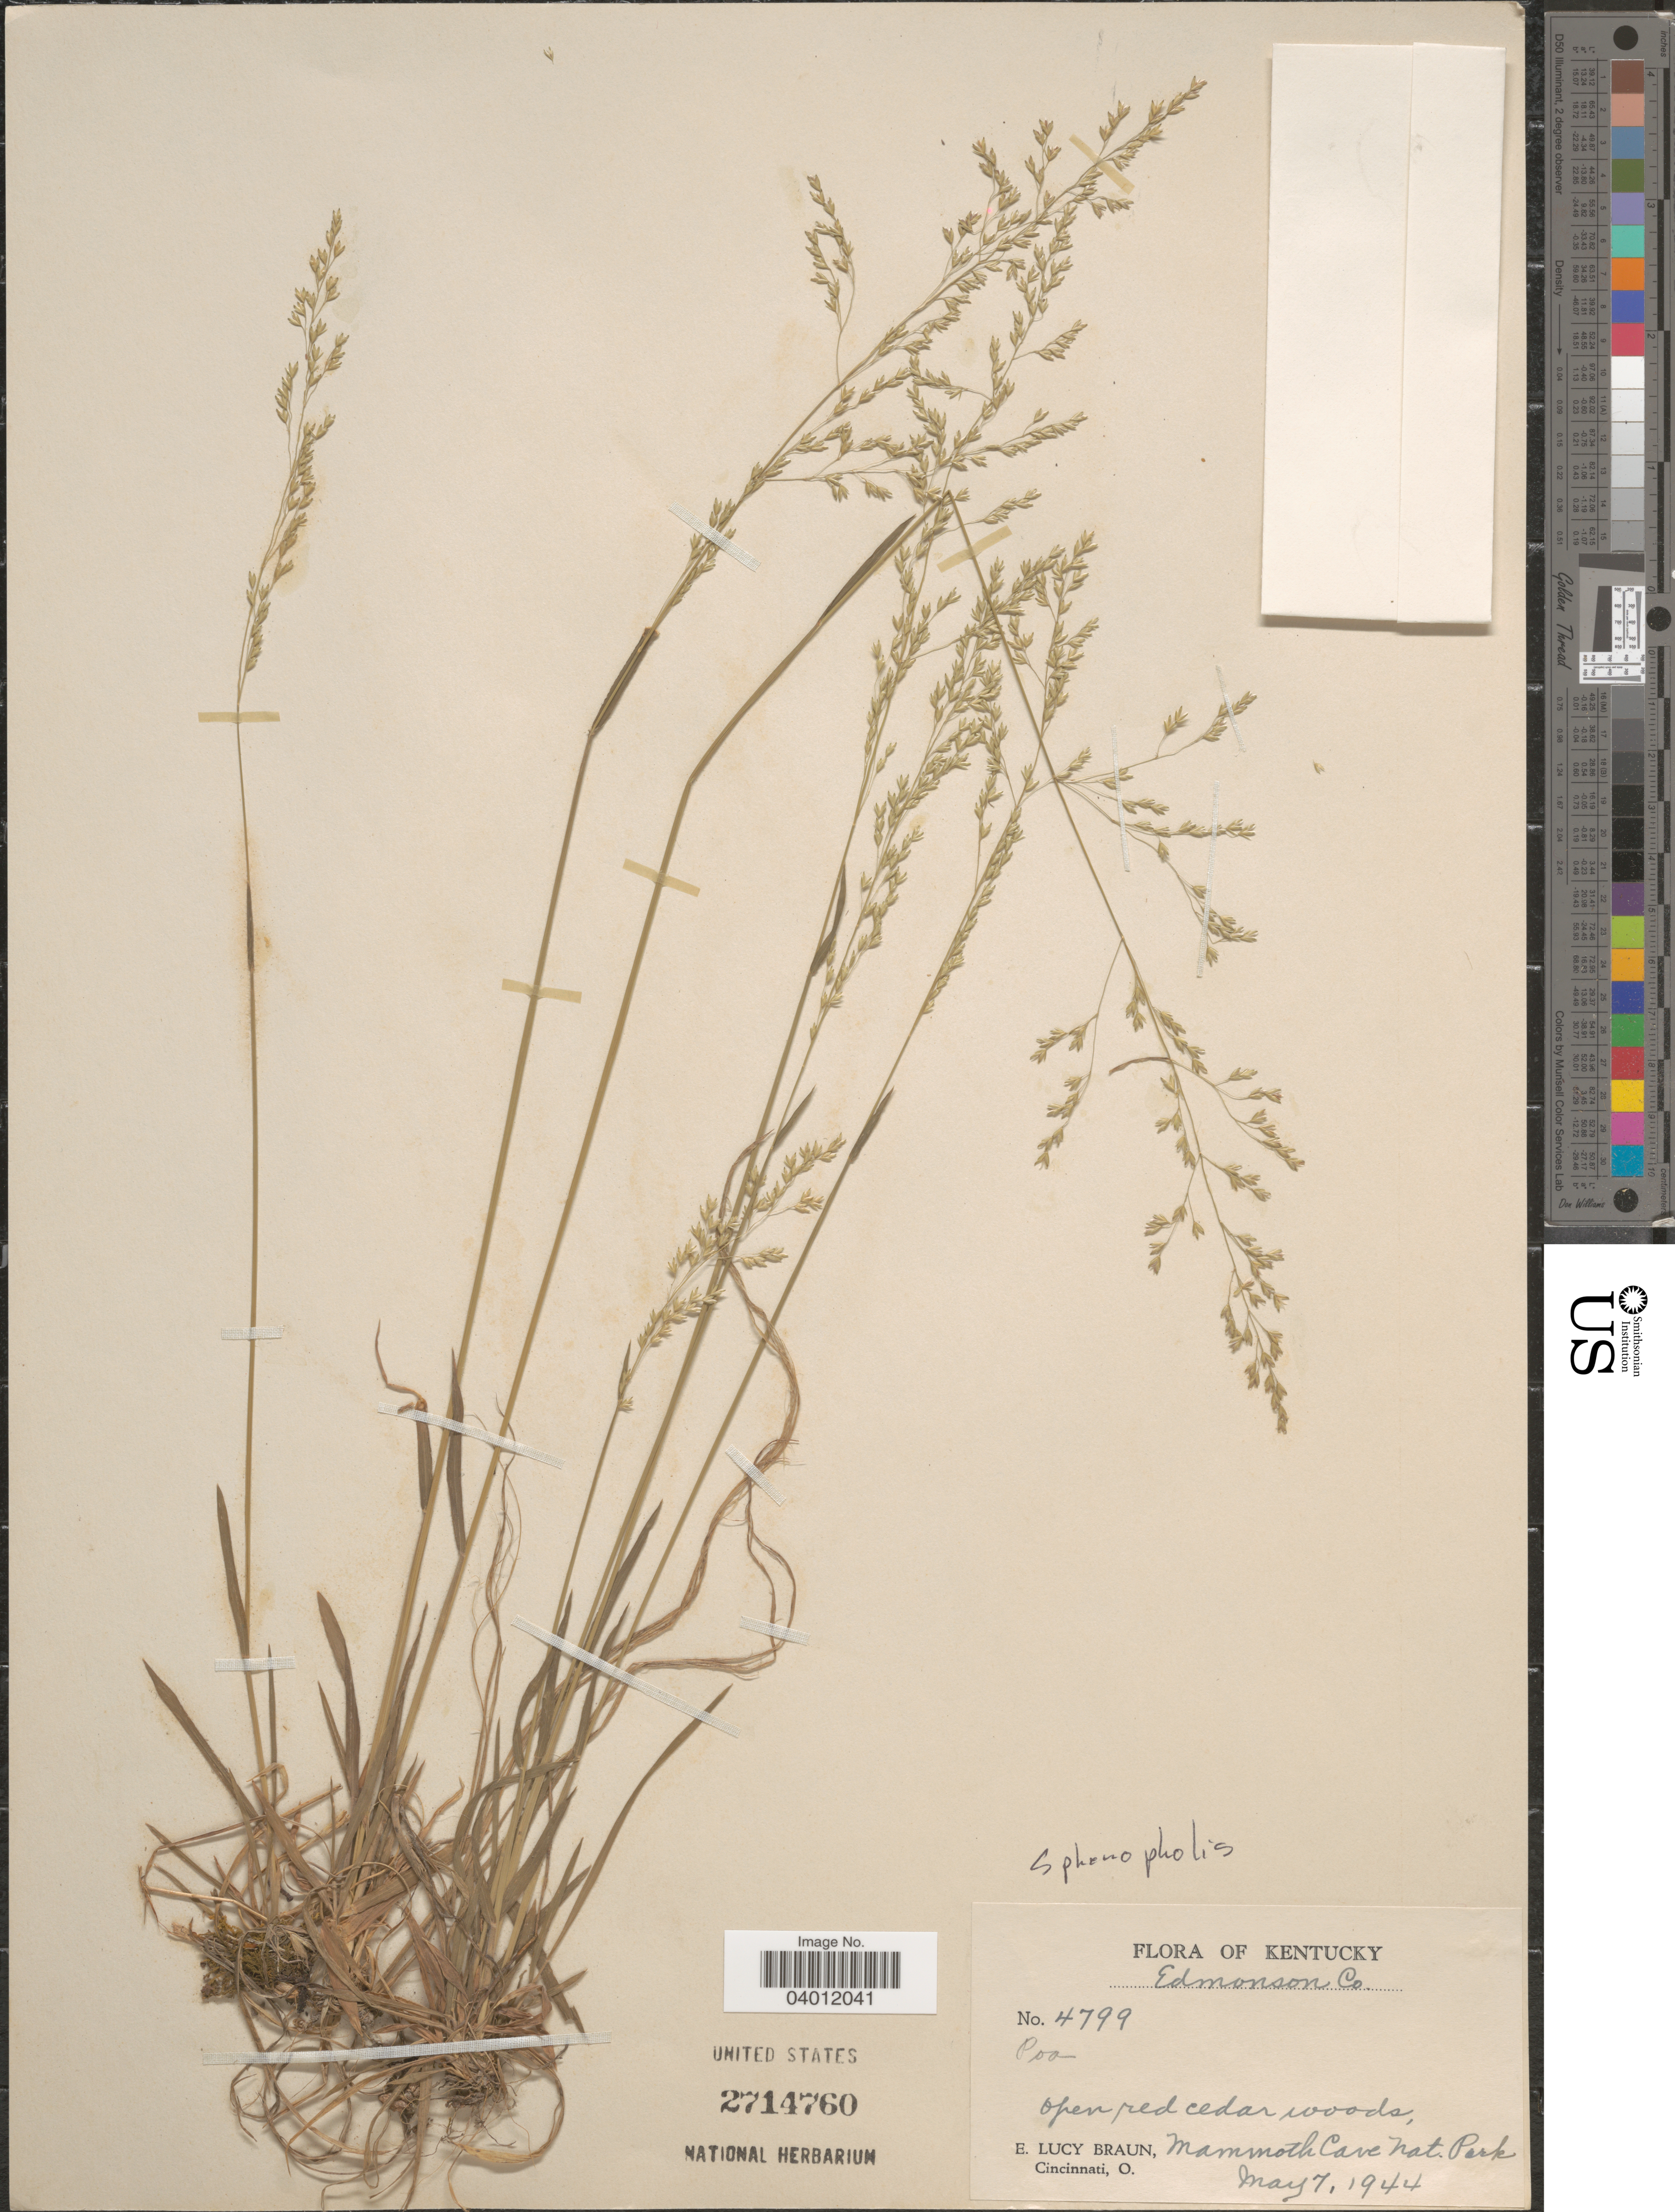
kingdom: Plantae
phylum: Tracheophyta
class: Liliopsida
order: Poales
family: Poaceae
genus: Sphenopholis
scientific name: Sphenopholis sp.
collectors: E. L. Braun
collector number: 4799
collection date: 1944-05-07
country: United States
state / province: Kentucky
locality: Edmonson Co. Mammoth Cave Nat. Park.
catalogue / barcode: US 2714760